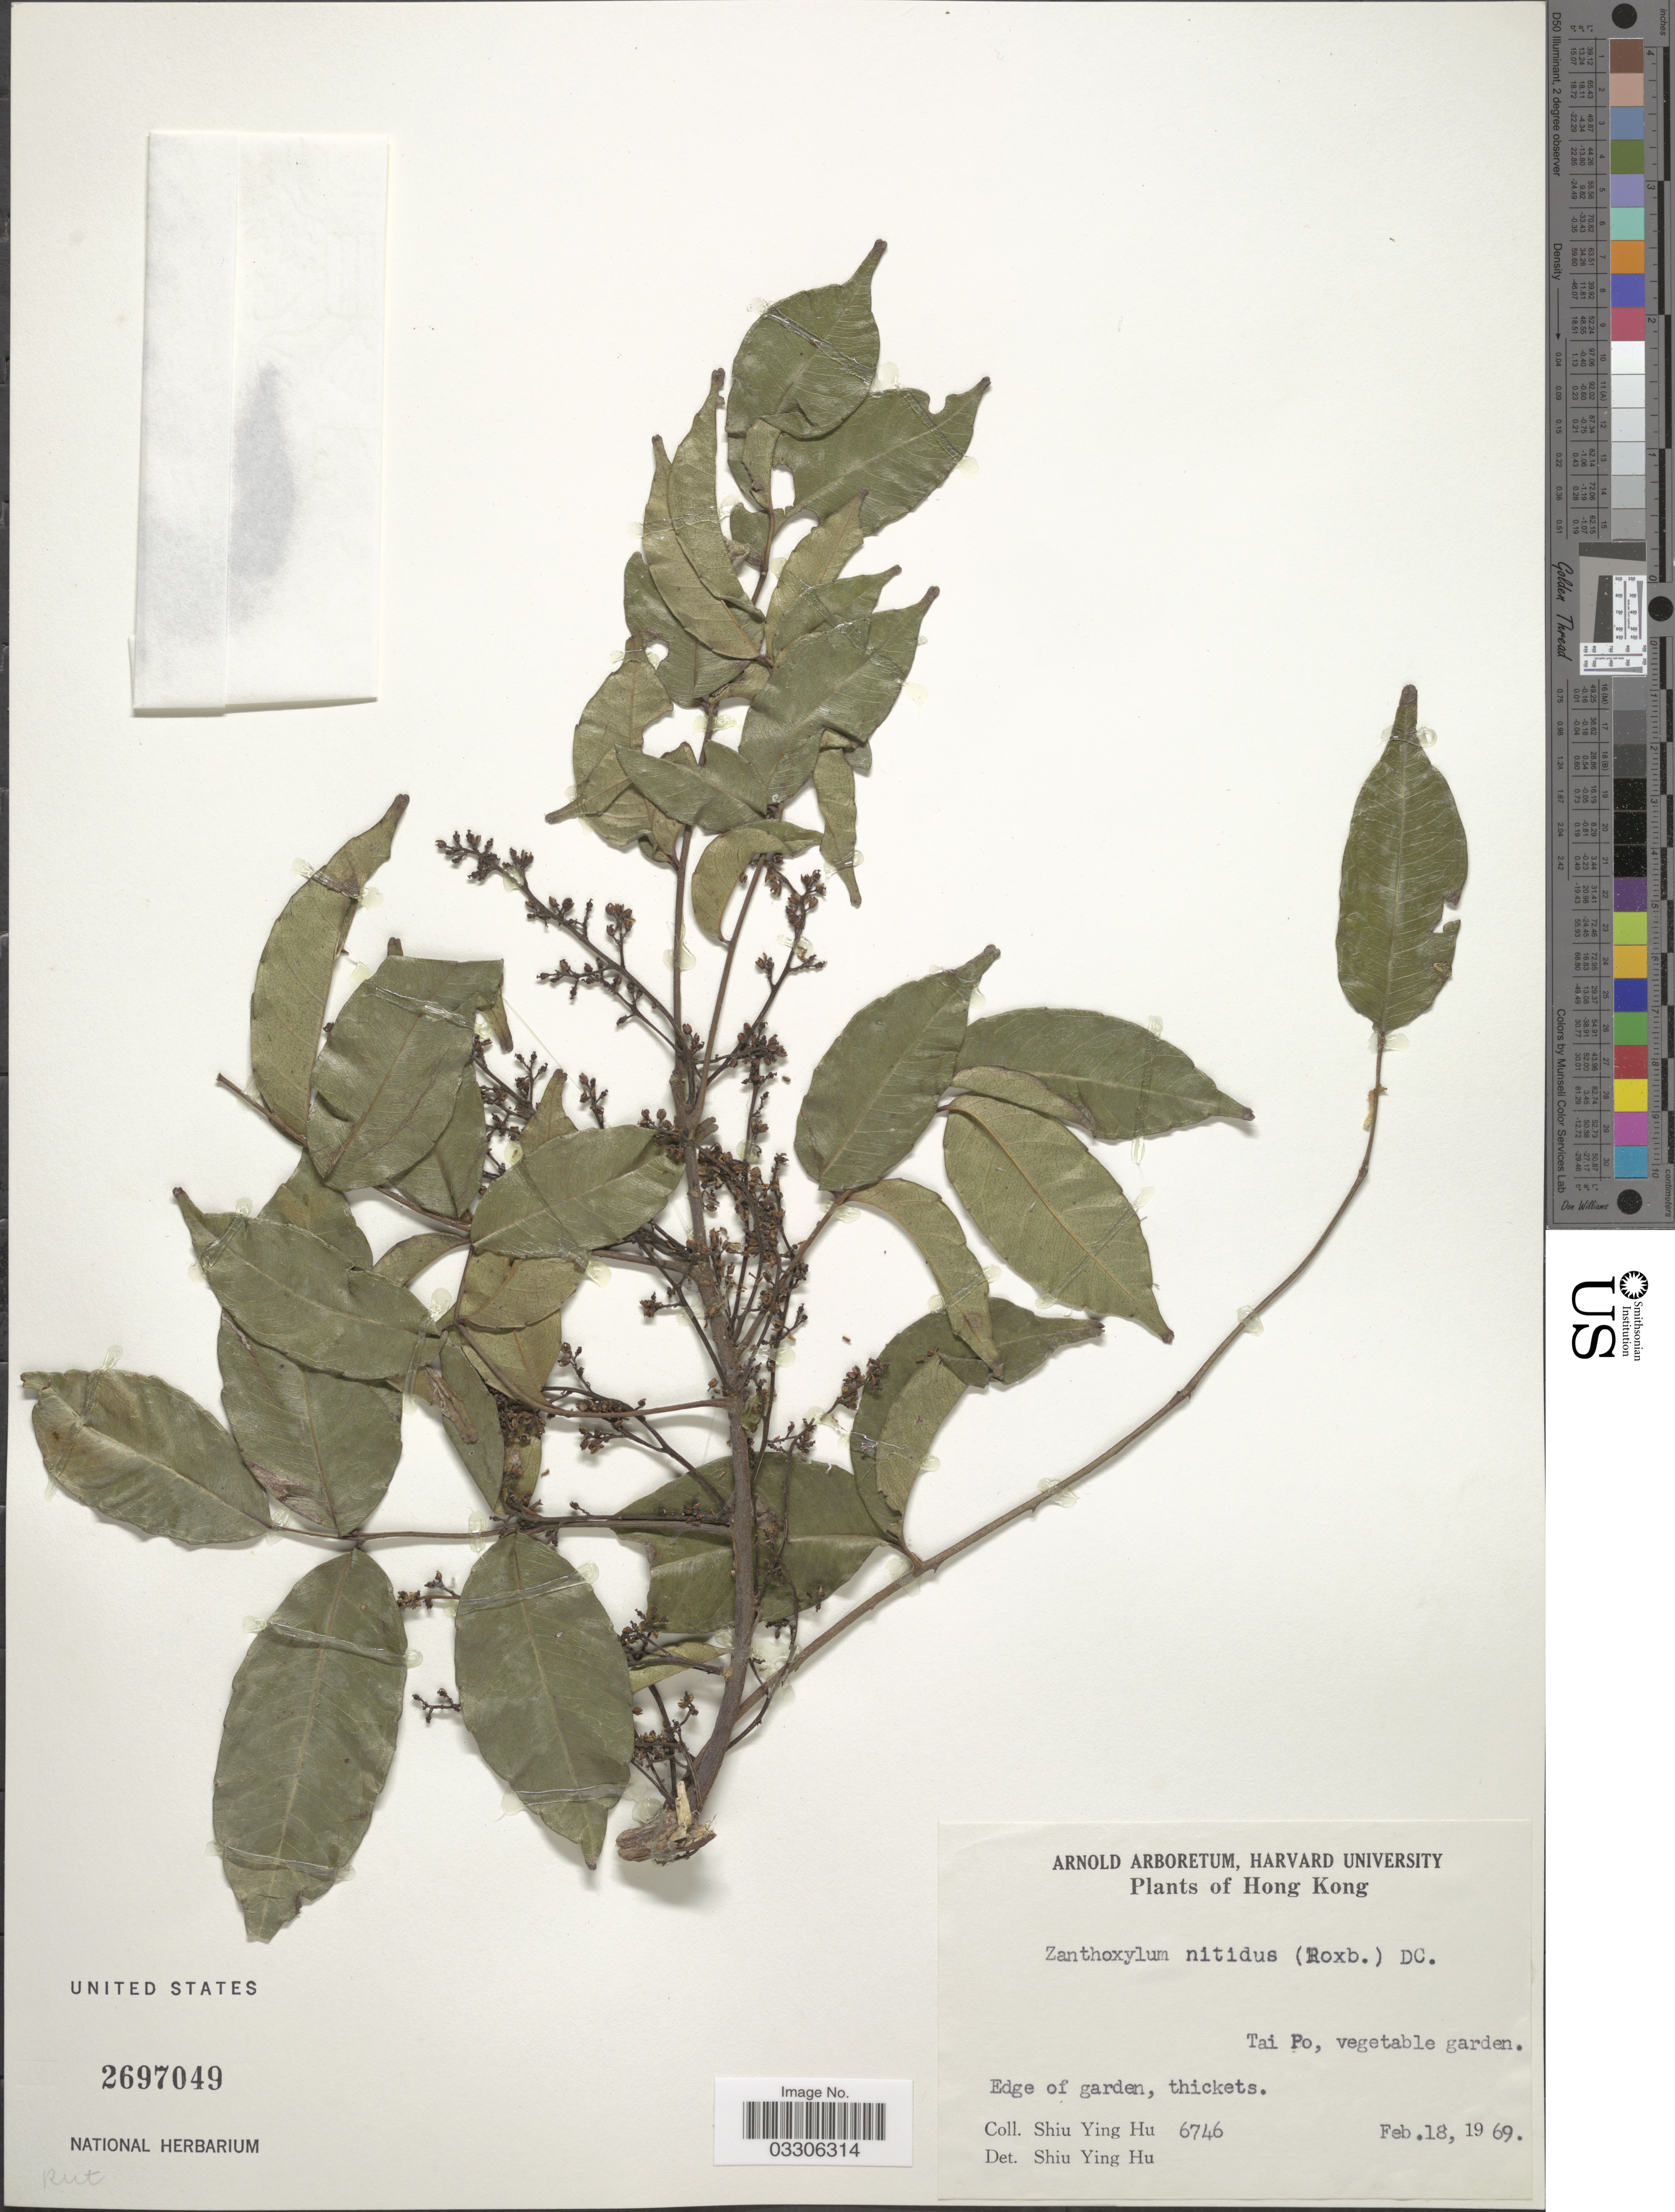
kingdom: Plantae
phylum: Tracheophyta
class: Magnoliopsida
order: Sapindales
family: Rutaceae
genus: Zanthoxylum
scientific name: Zanthoxylum nitidum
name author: Bunge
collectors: S. Y. Hu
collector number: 6746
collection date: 1969-02-18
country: China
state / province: Hong Kong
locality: Tai Po, vegetable garden. Edge of garden.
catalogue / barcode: US 2697049